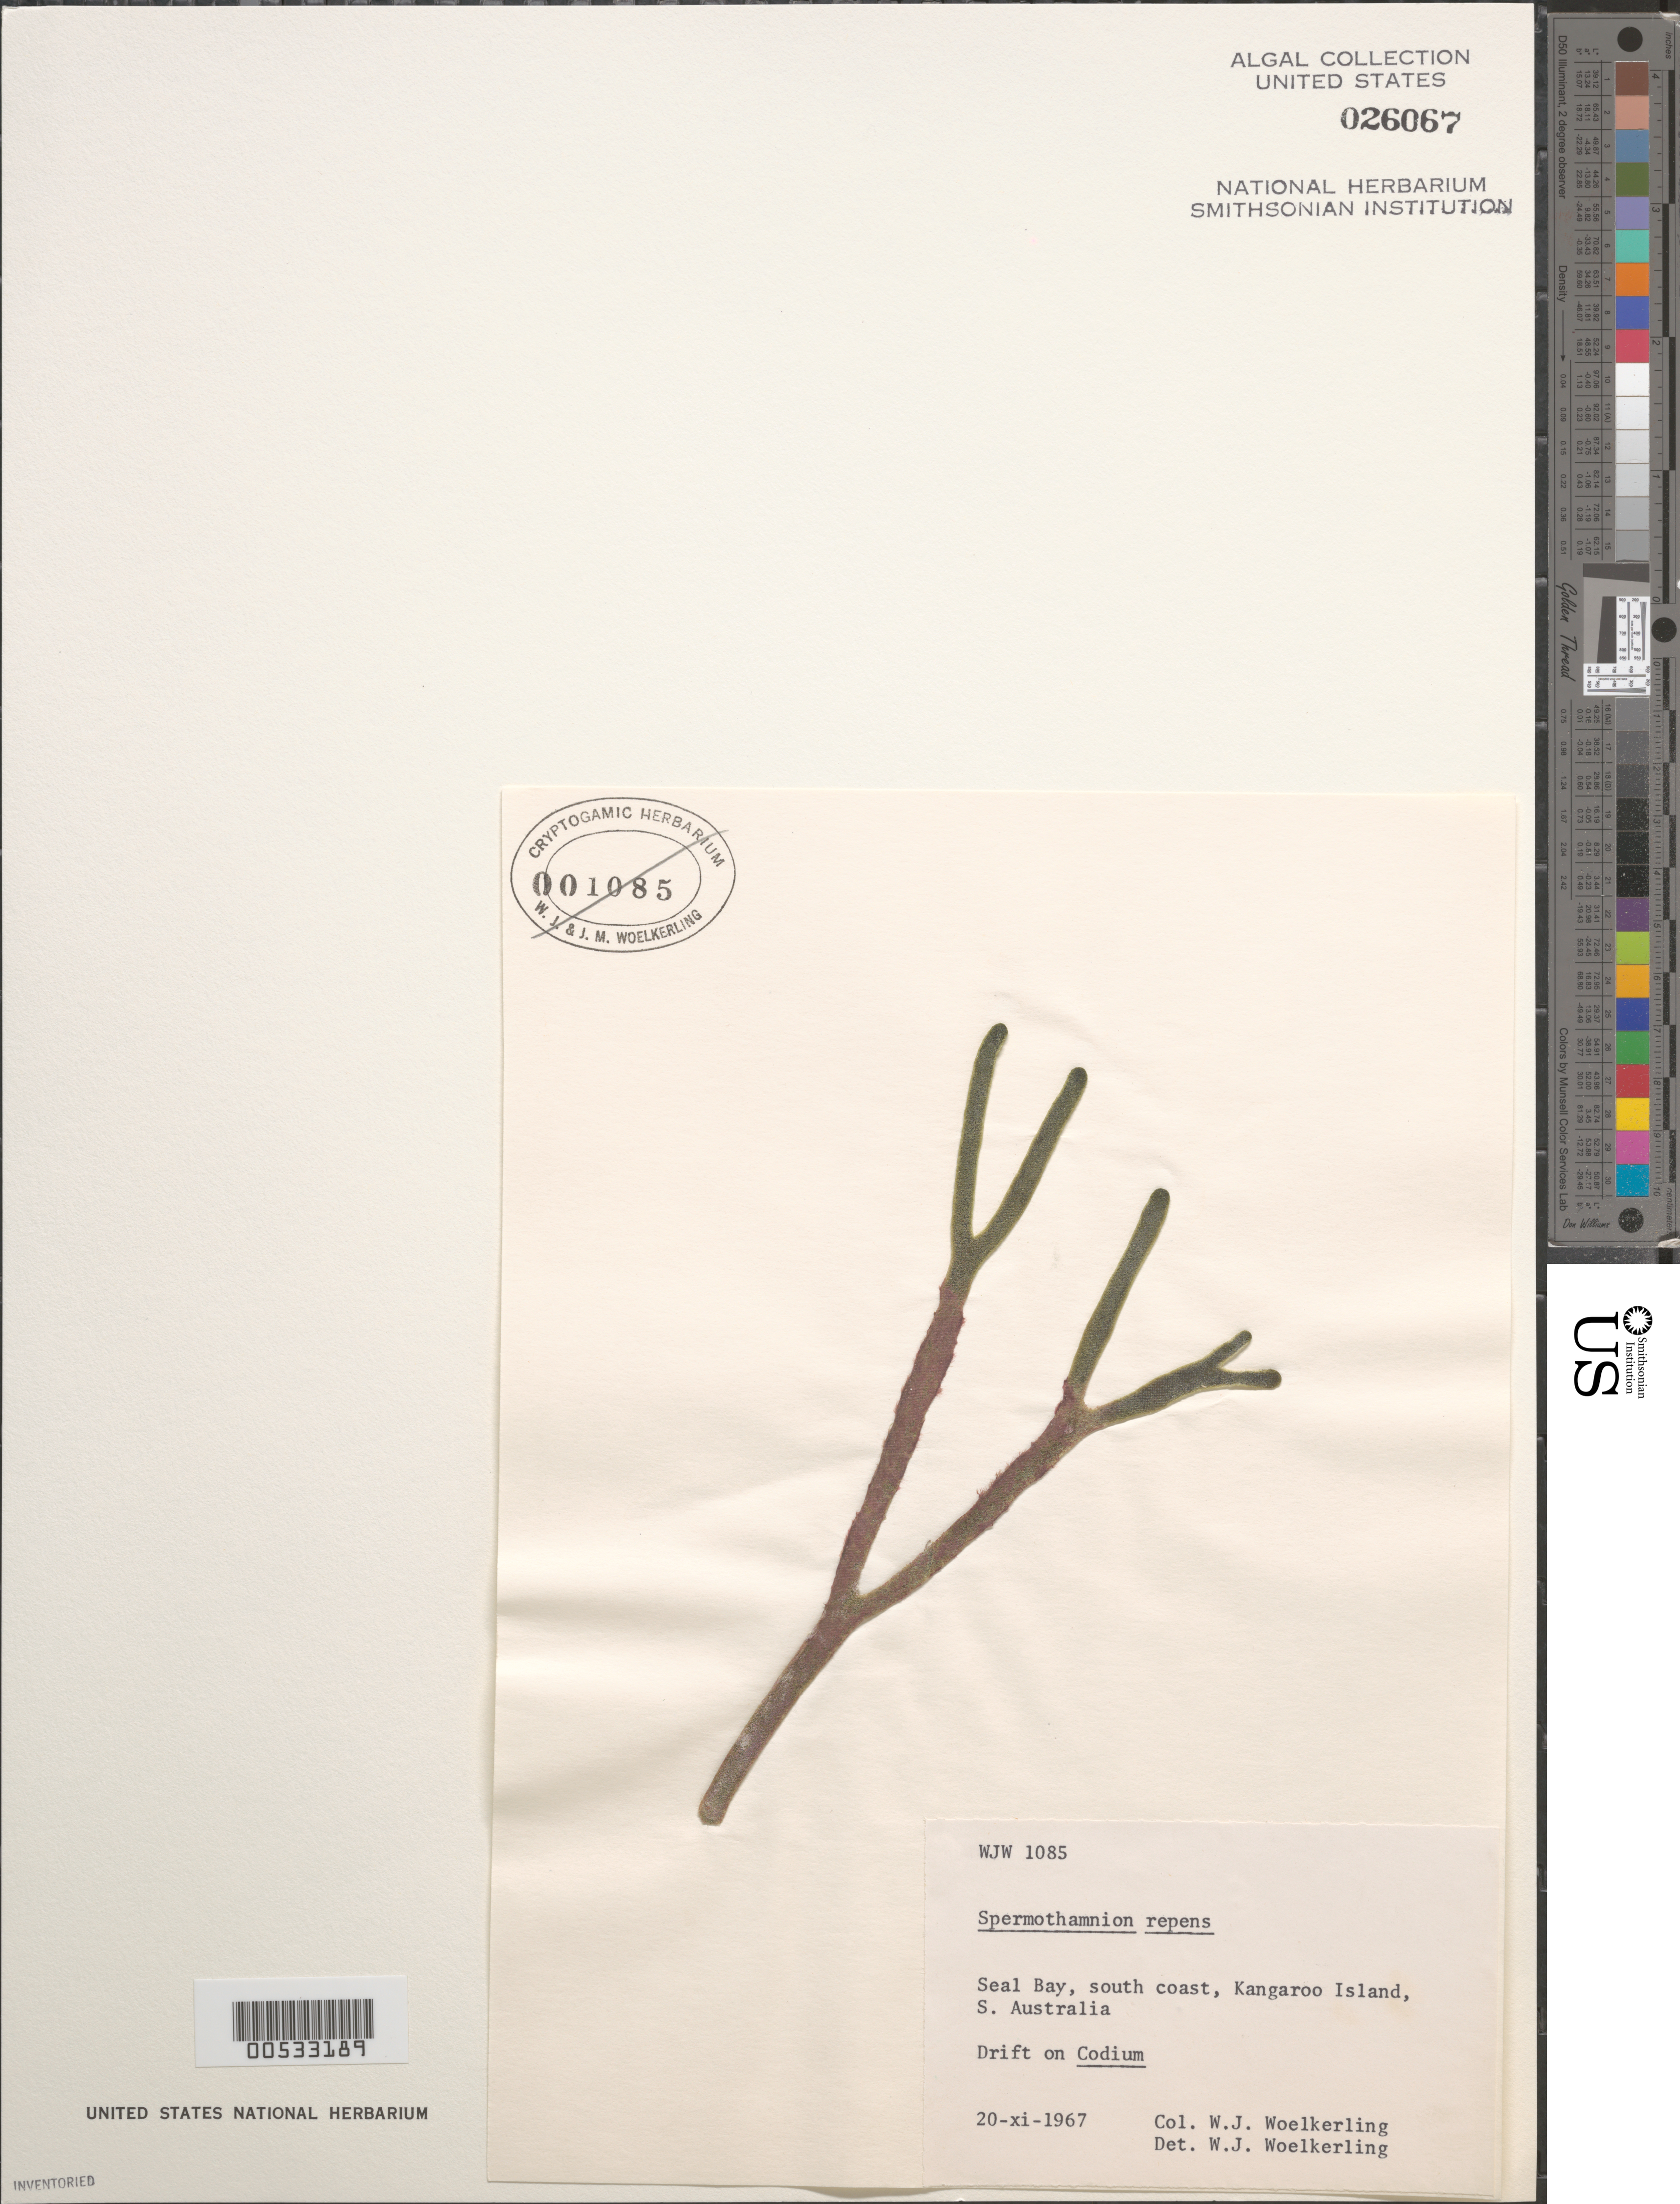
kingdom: Plantae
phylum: Rhodophyta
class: Florideophyceae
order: Ceramiales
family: Wrangeliaceae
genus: Spermothamnion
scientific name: Spermothamnion repens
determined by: Woelkerling, W. J.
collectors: W. Woelkerling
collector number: WJW 1085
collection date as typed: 20 Nov 1967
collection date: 1967-11-20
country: Australia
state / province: South Australia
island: Kangaroo Island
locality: Seal Bay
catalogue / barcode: US 26067